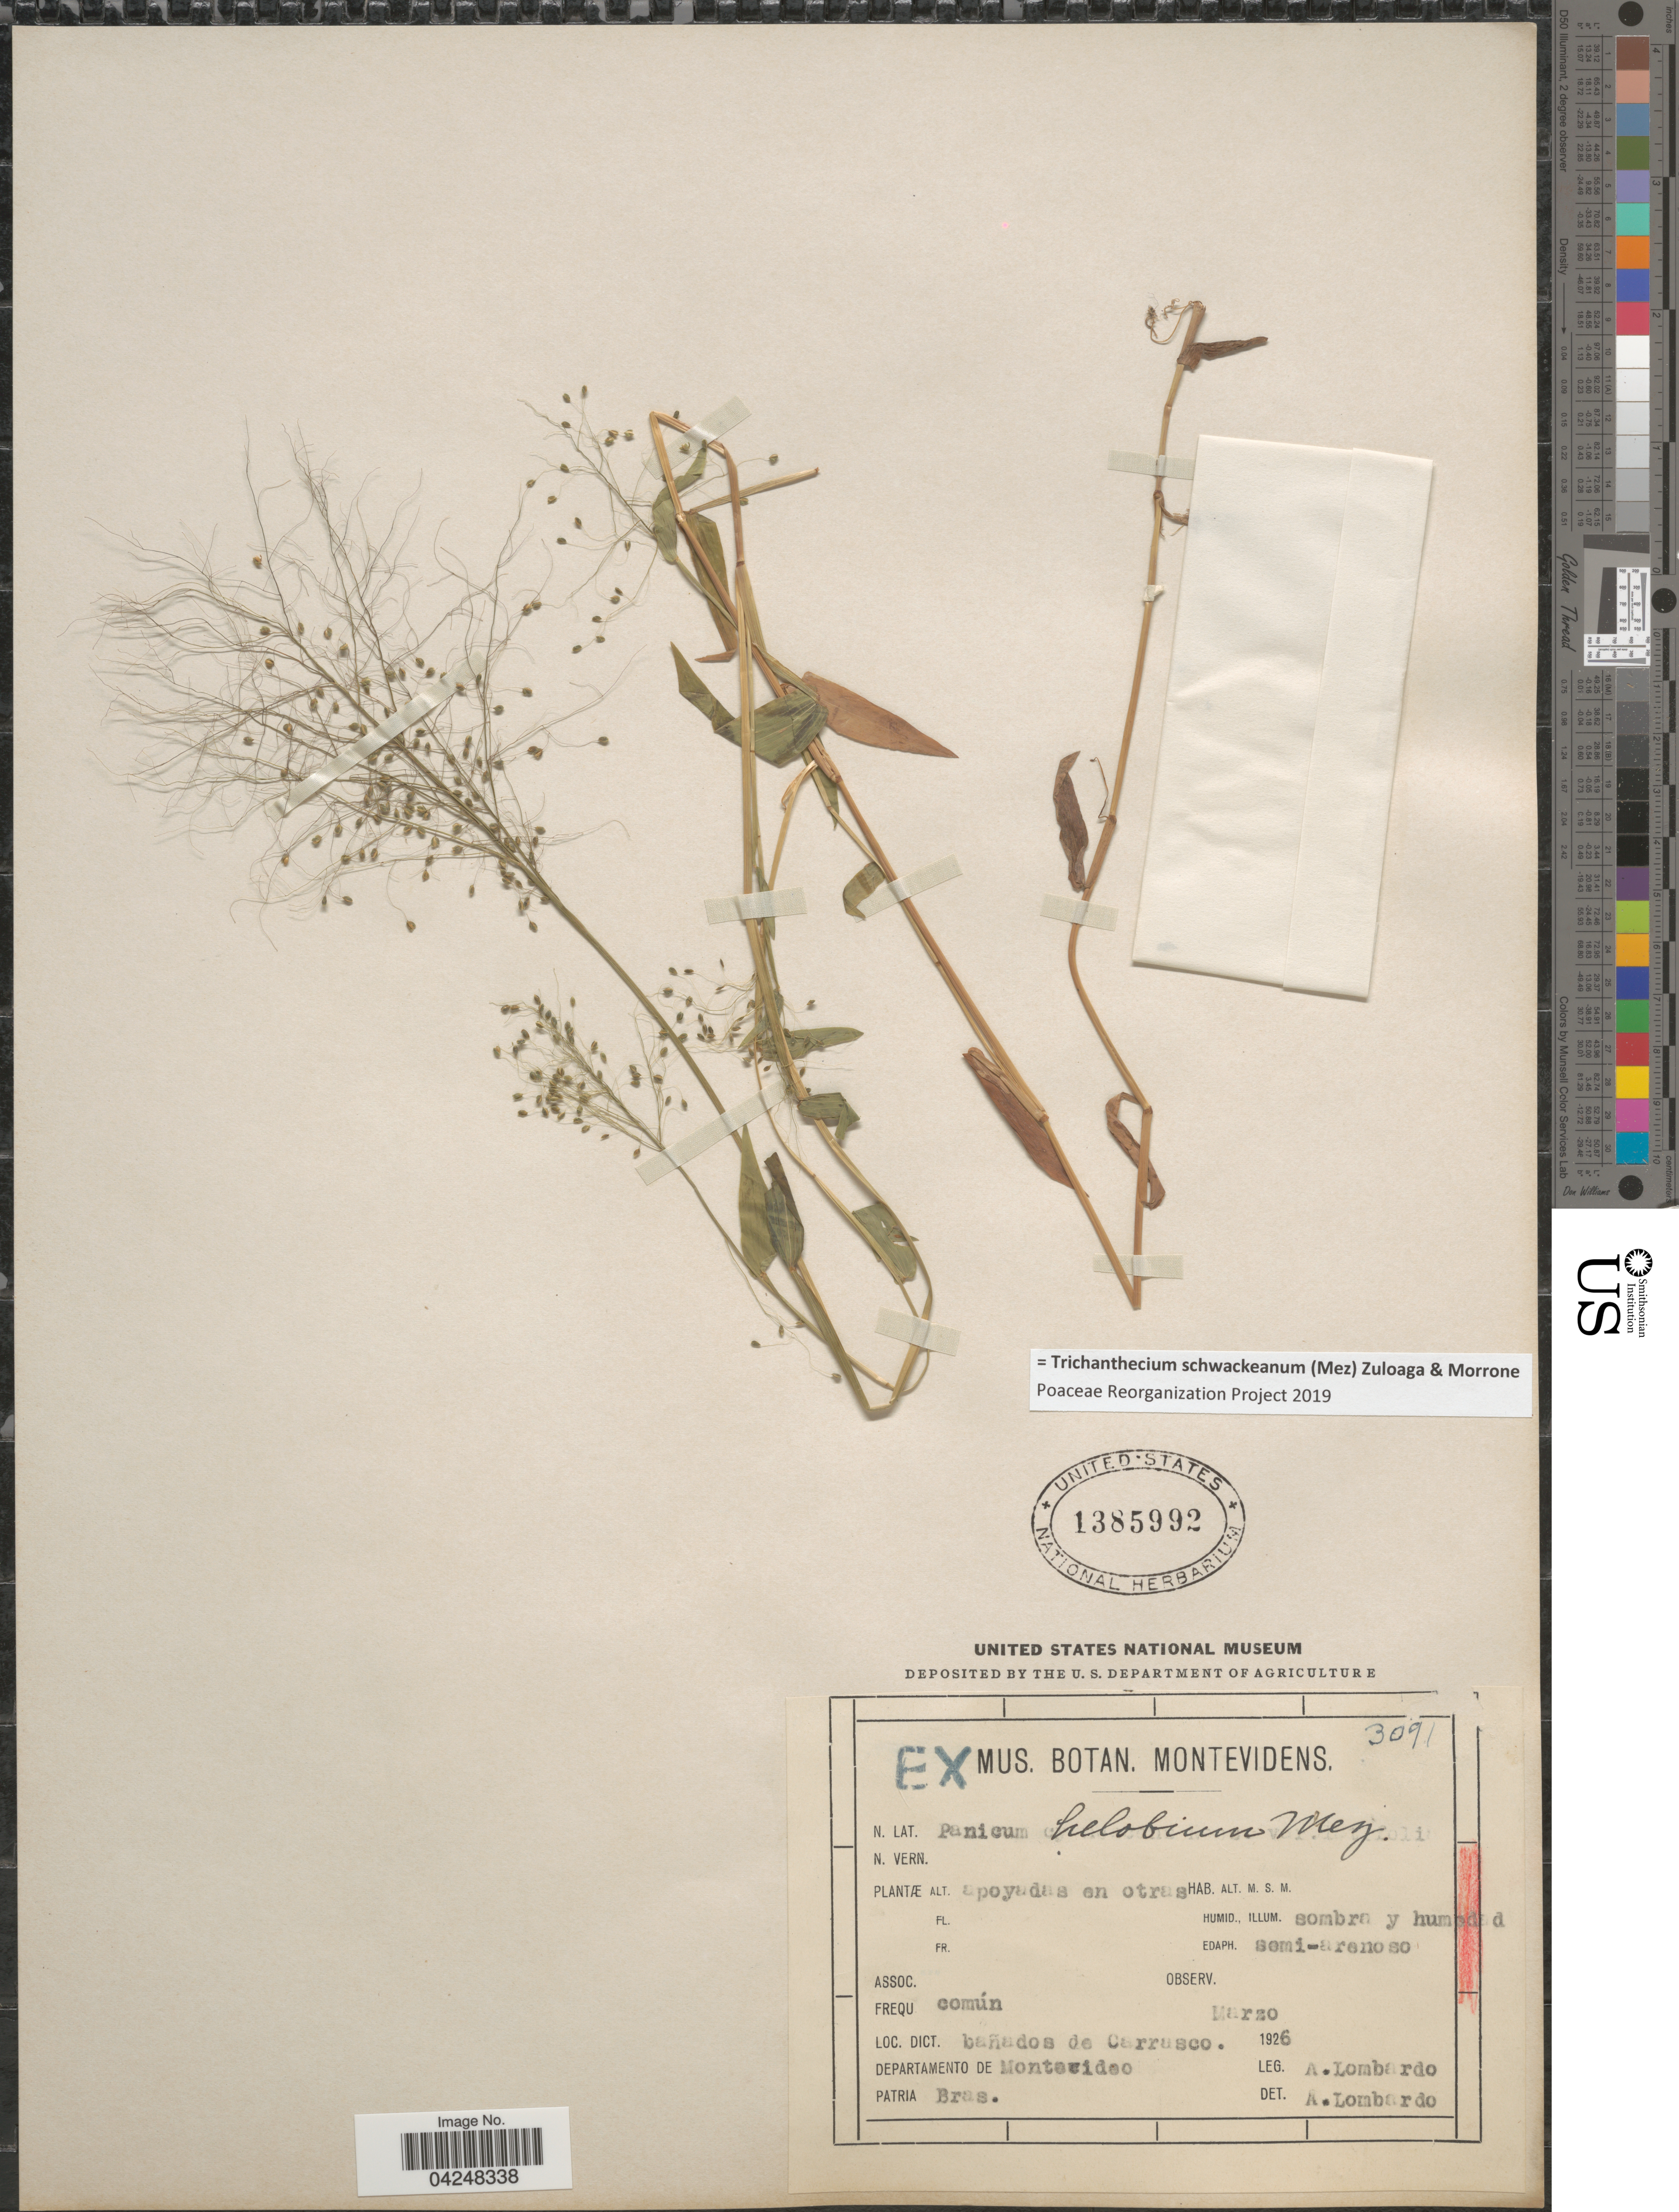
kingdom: Plantae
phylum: Tracheophyta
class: Liliopsida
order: Poales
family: Poaceae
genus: Trichanthecium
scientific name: Trichanthecium schwackeanum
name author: (Mez) Zuloaga & Morrone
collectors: A. Lombardo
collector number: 3091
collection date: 1926-03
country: Uruguay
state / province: Montevideo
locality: Dict. bañados de Carrasco. Departamento de Montevideo. Bras.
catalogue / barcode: US 1385992